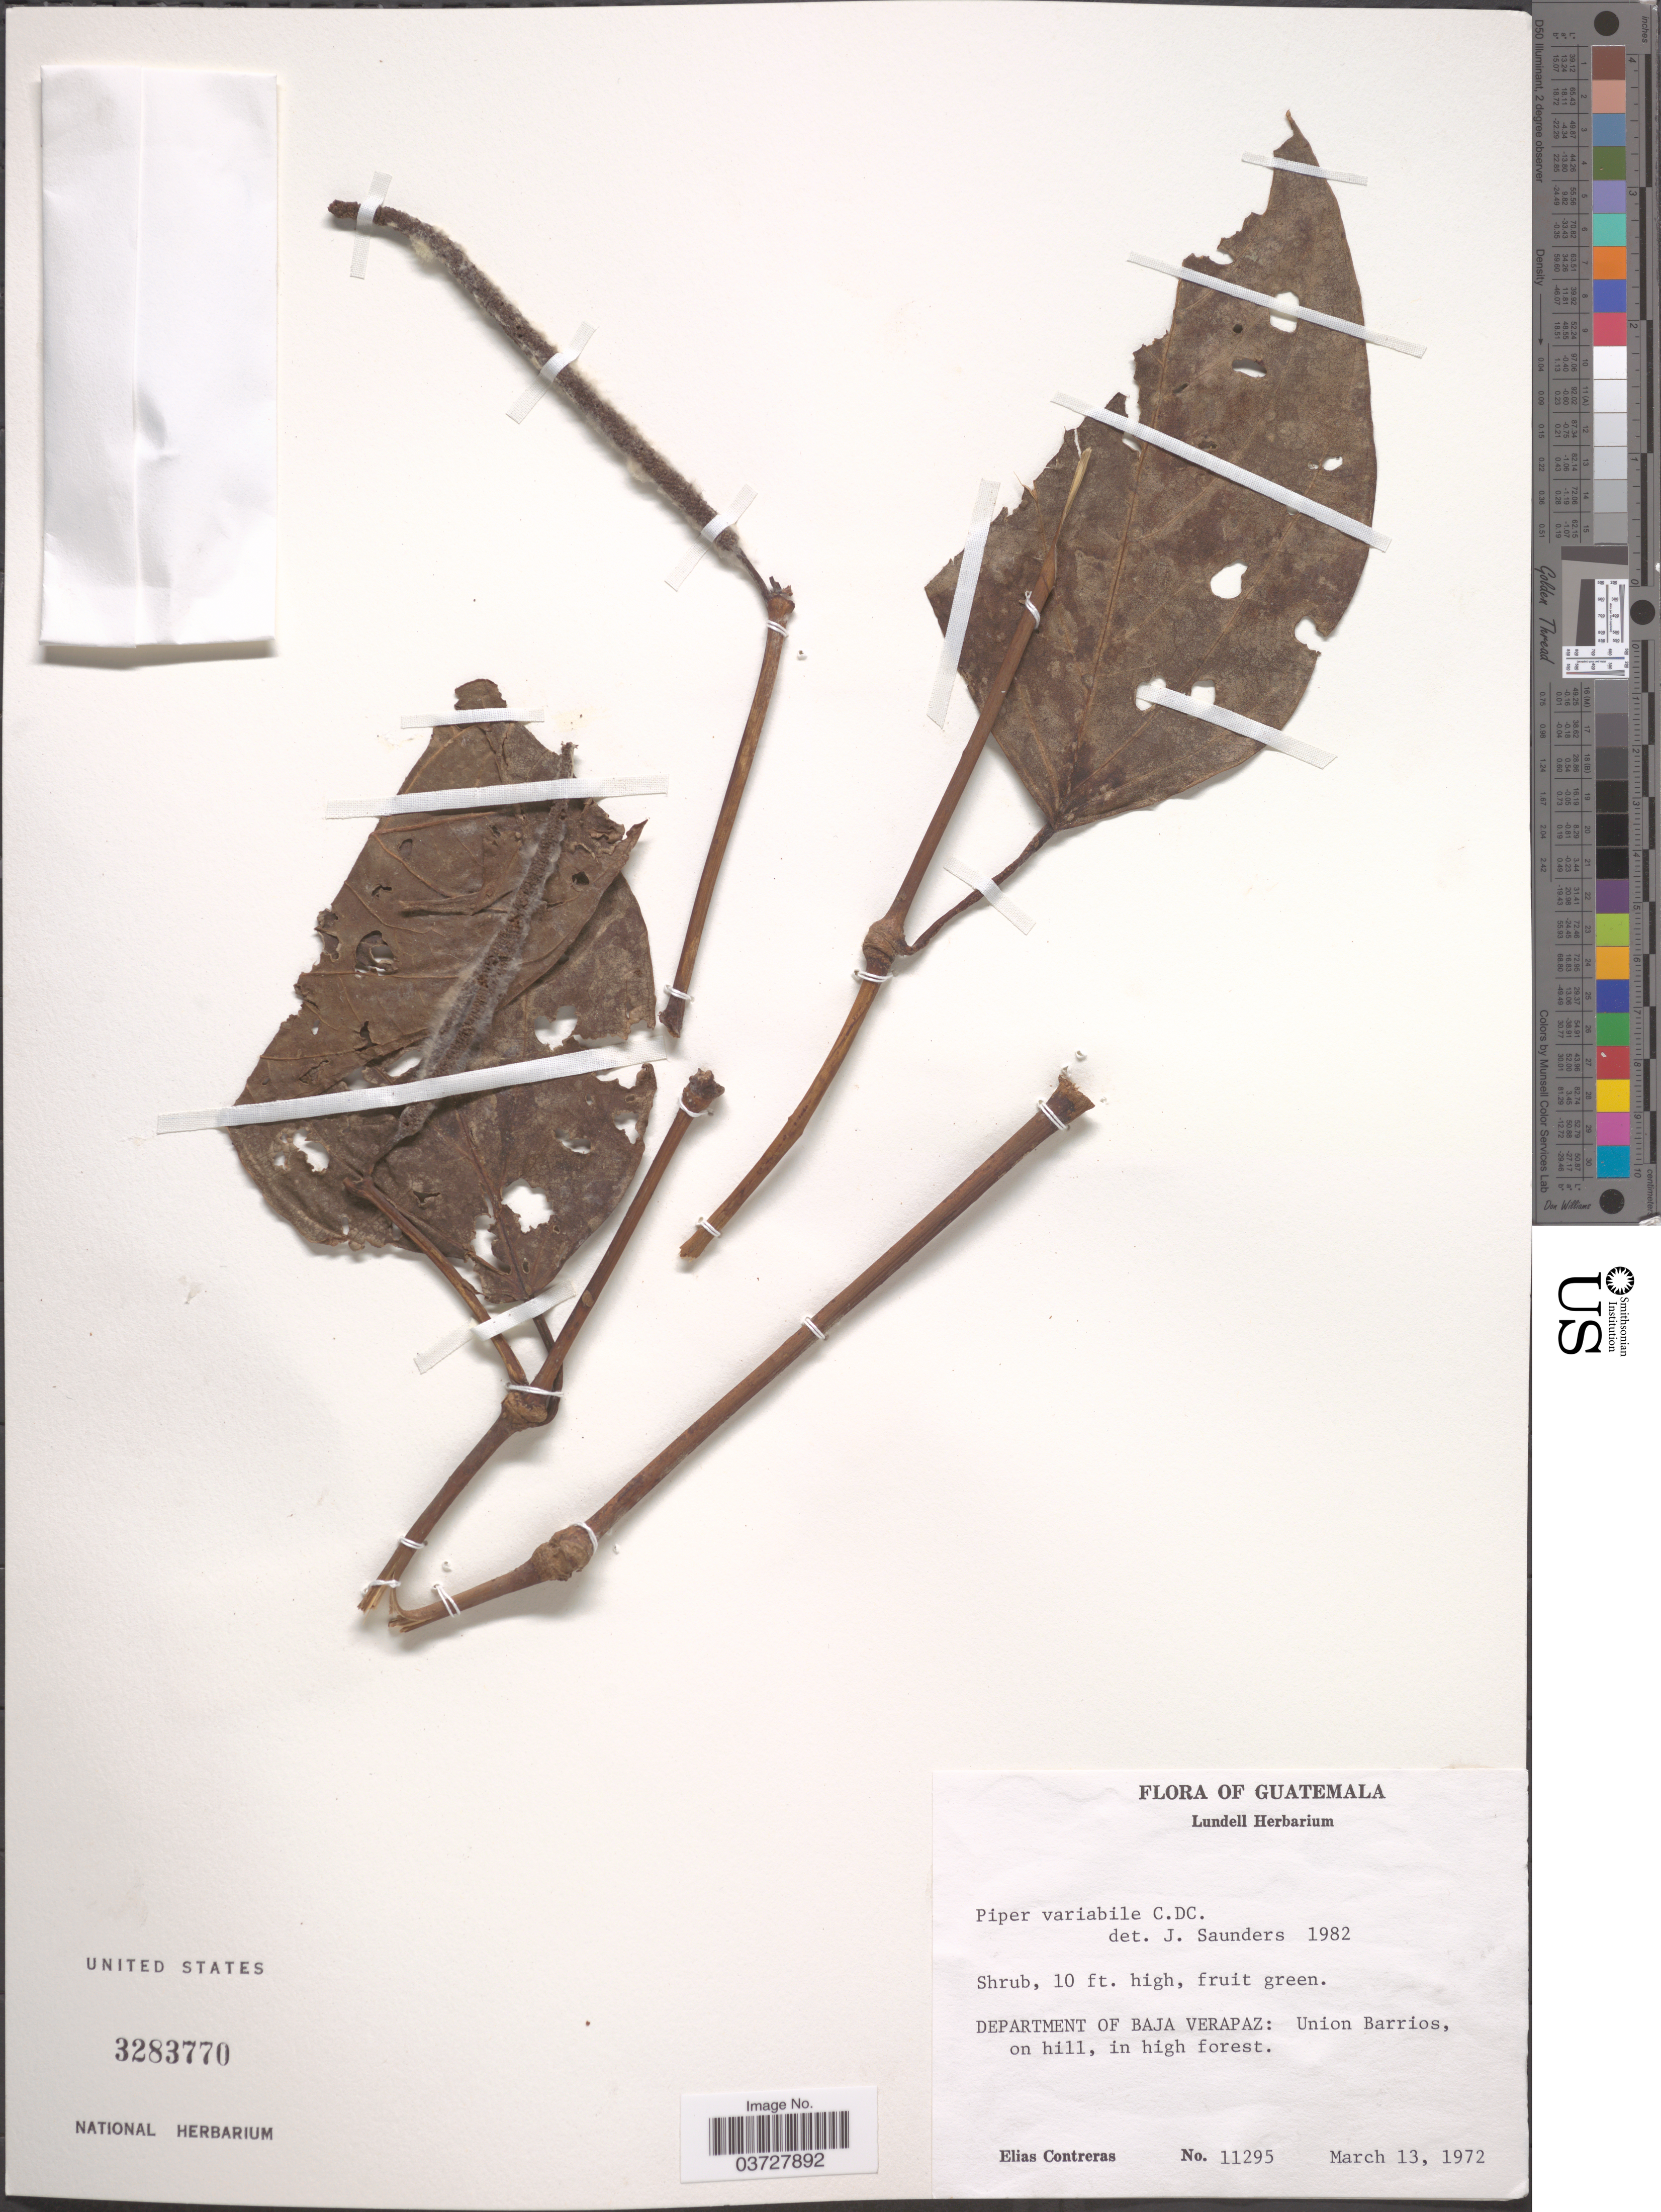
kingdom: Plantae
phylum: Tracheophyta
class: Magnoliopsida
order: Piperales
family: Piperaceae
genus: Piper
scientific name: Piper variabile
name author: C. DC.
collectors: E. Contreras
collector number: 11295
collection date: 1972-03-13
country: Guatemala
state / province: Baja Verapaz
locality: Department of Baja Verapaz: Union Barrios, on hill.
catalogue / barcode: US 3283770